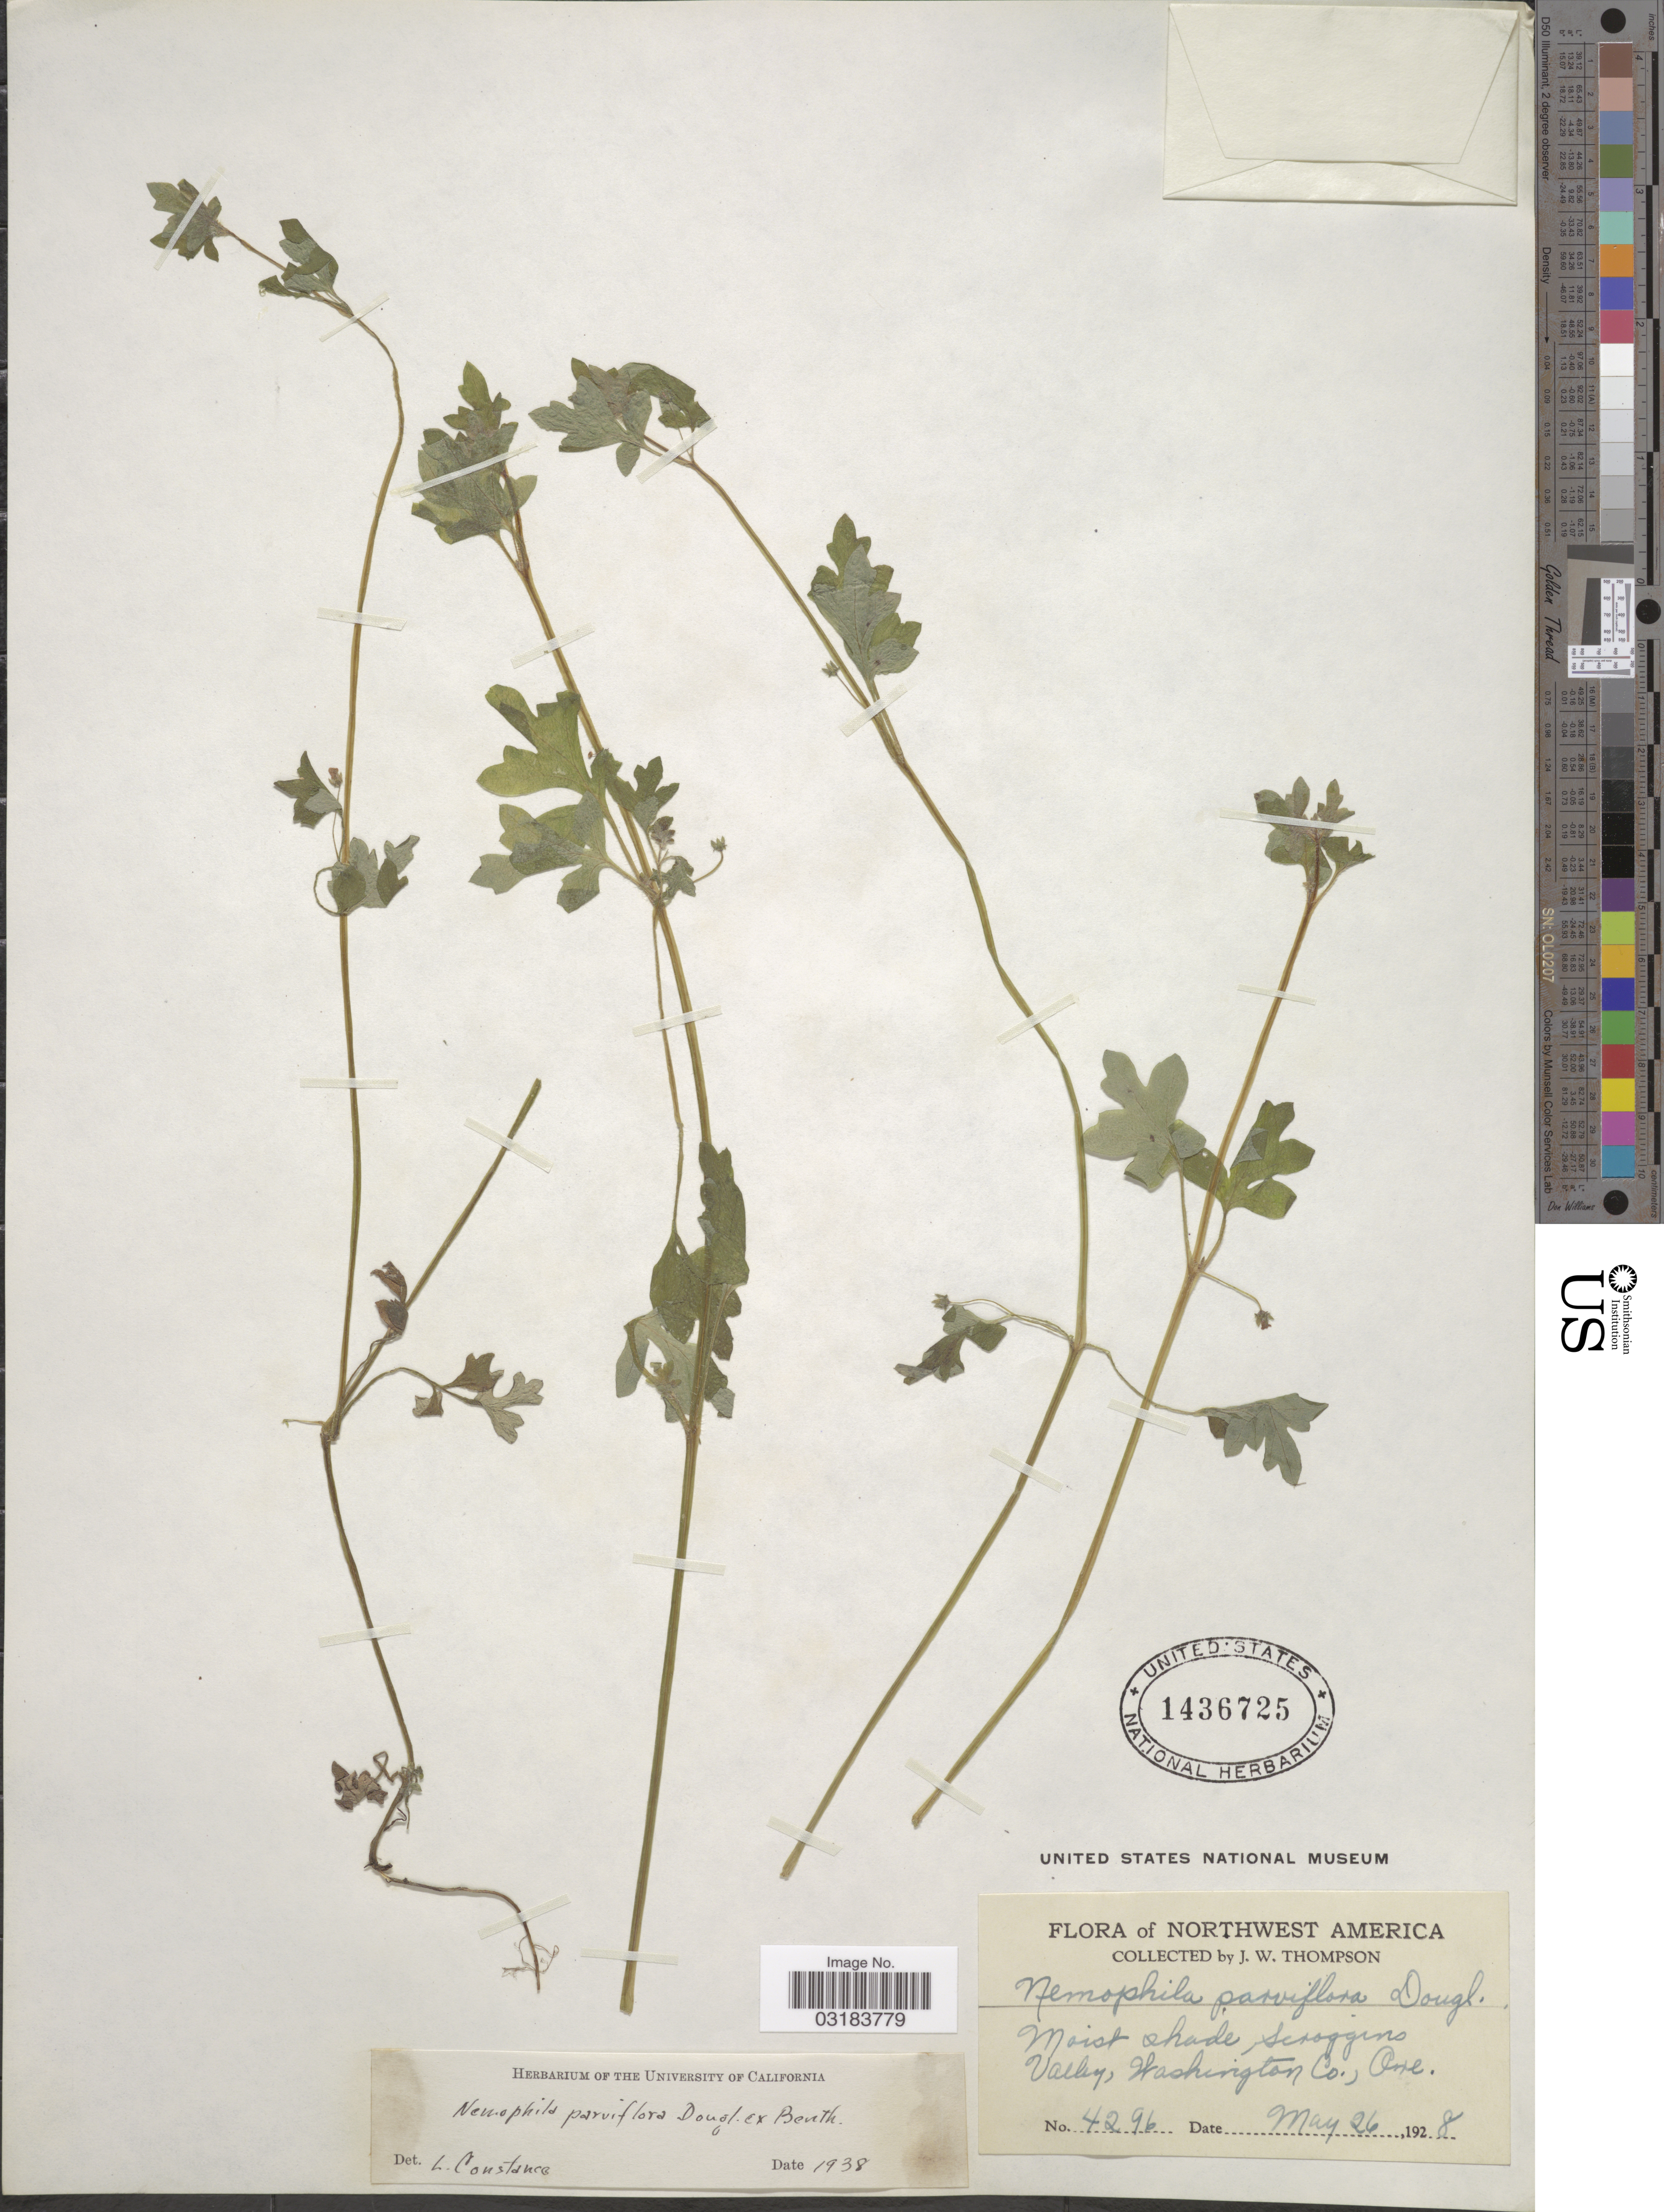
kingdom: Plantae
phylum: Tracheophyta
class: Magnoliopsida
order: Boraginales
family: Hydrophyllaceae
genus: Nemophila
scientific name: Nemophila parviflora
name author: Douglas ex Benth.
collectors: J. Thompson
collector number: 4296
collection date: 1928-05-26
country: United States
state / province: Oregon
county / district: Washington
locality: Scroggins Valley, Washington Co., Ore.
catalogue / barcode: US 1436725